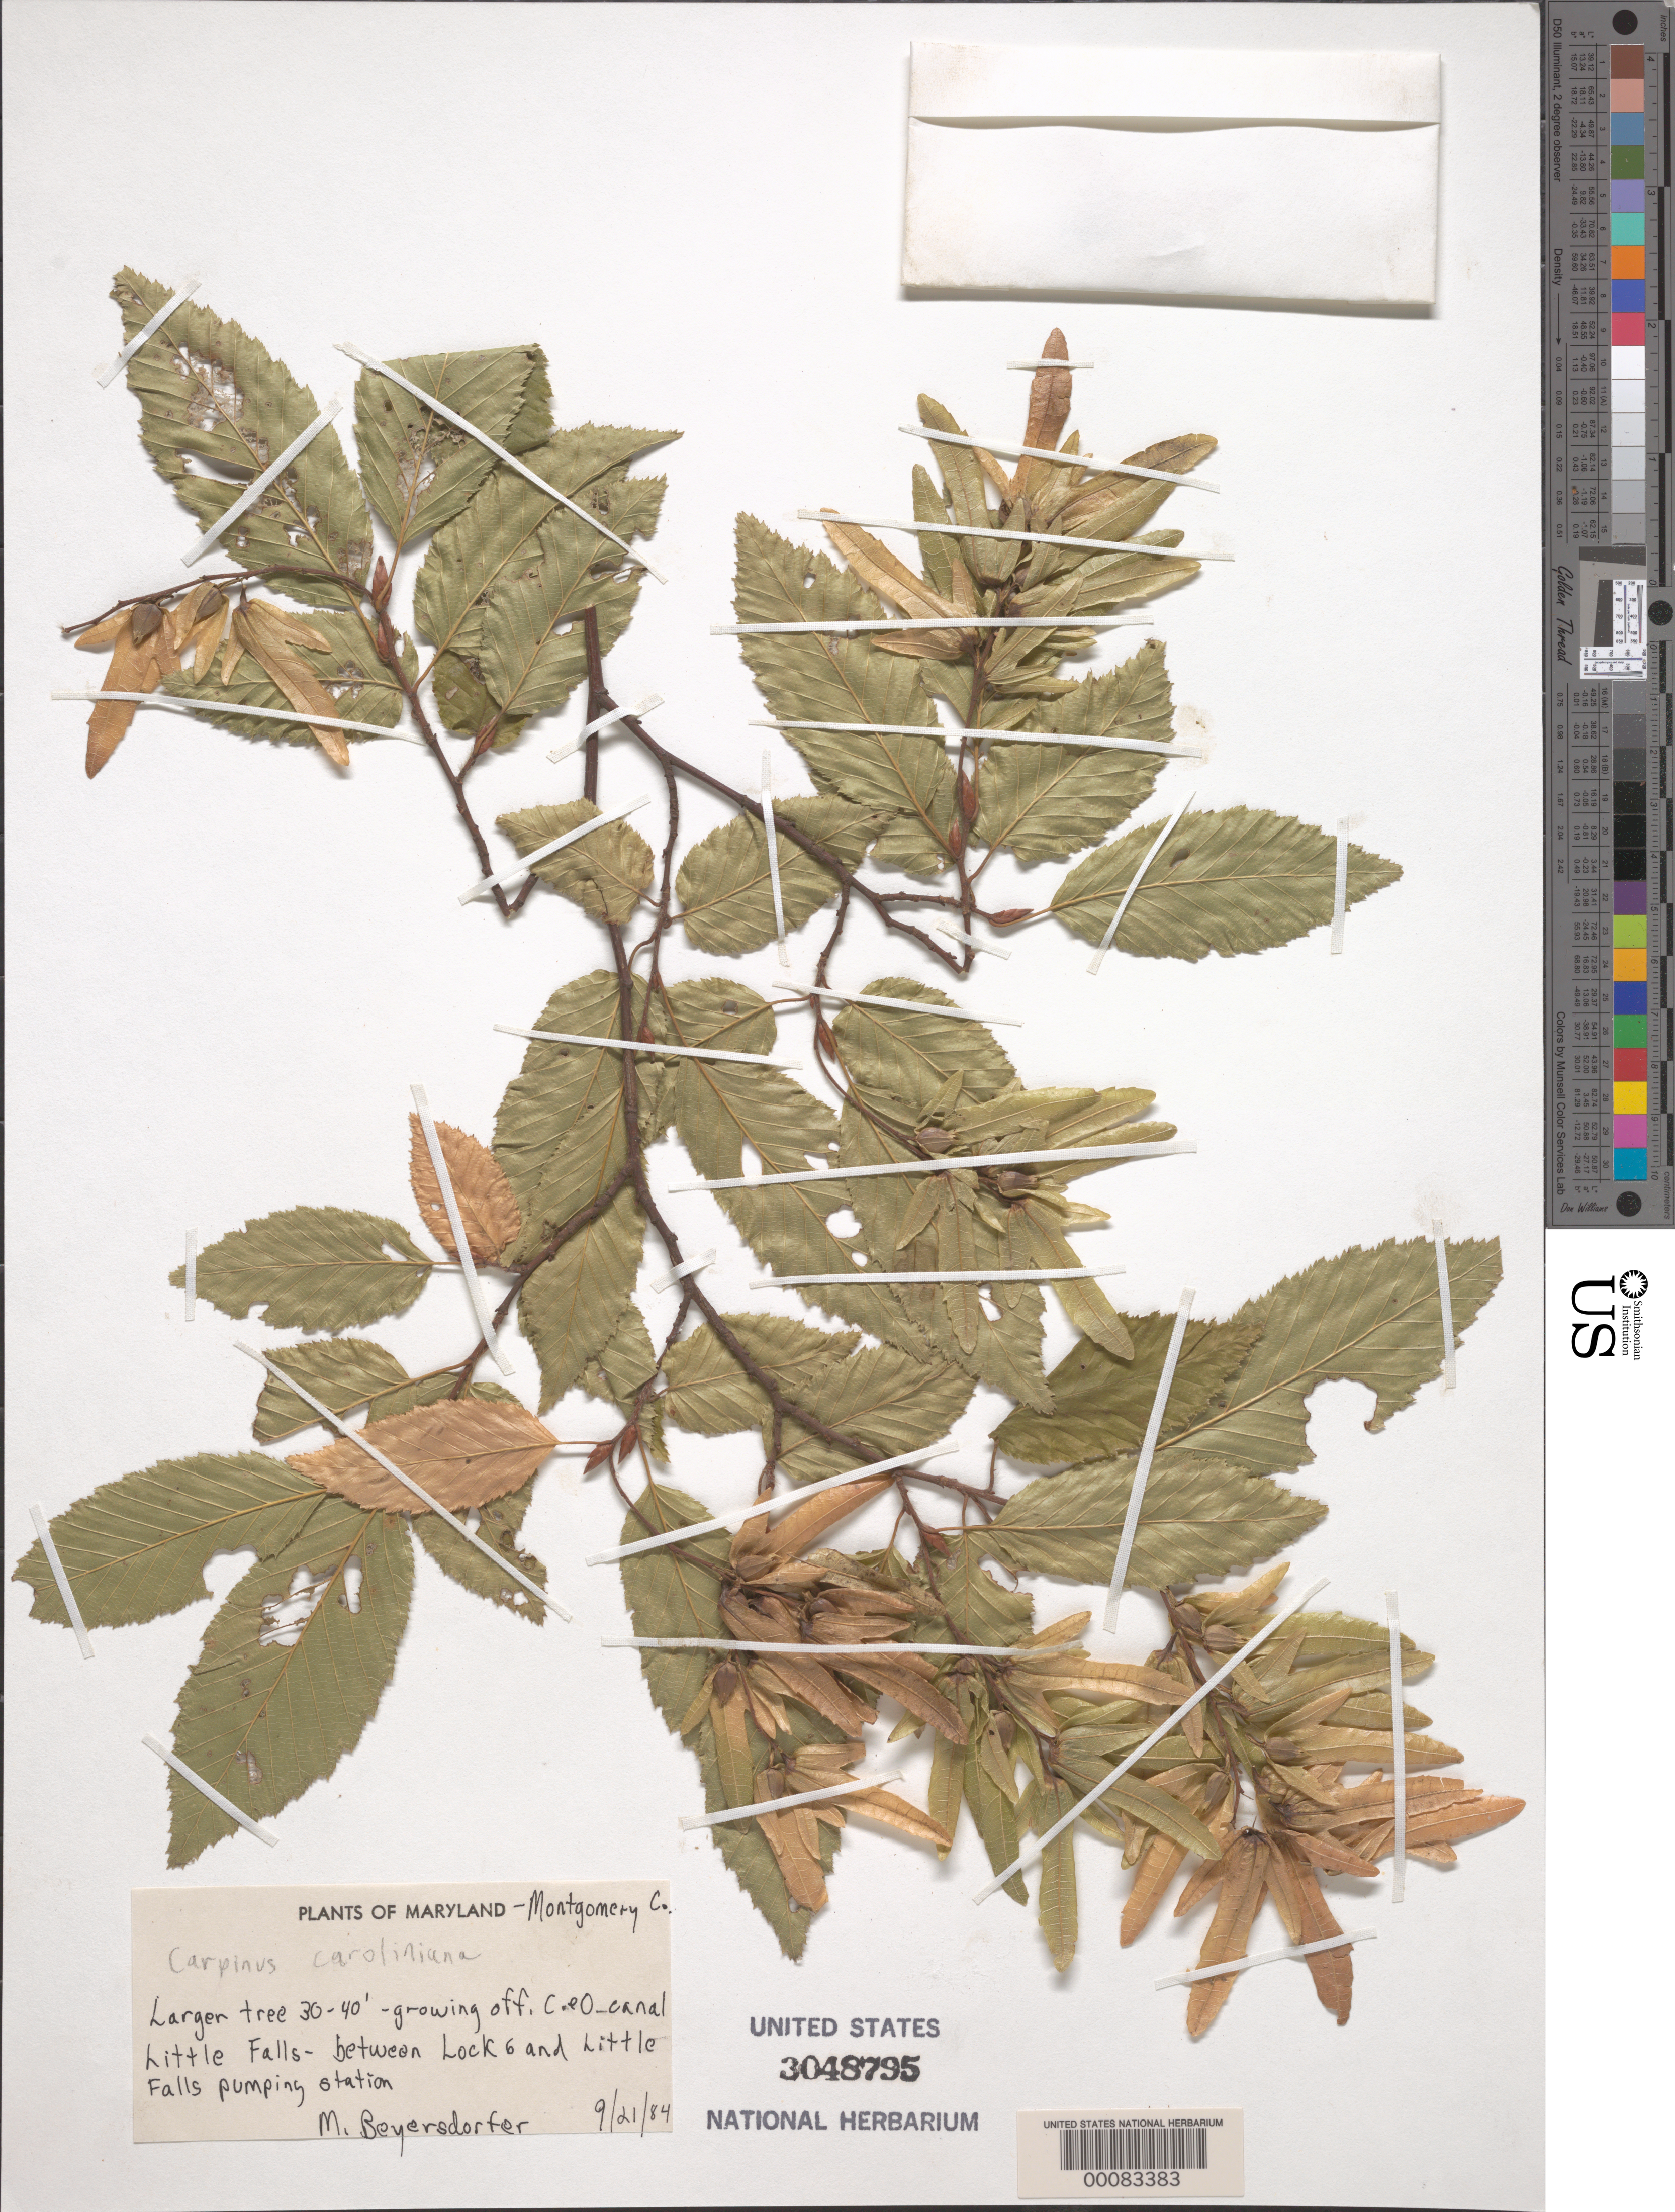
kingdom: Plantae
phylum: Tracheophyta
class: Magnoliopsida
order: Fagales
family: Betulaceae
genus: Carpinus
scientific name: Carpinus caroliniana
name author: Walter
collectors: M. Beyersdorfer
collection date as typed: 21 Sep 1984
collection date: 1984-09-21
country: United States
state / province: Maryland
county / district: Montgomery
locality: Little Falls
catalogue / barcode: US 3048795